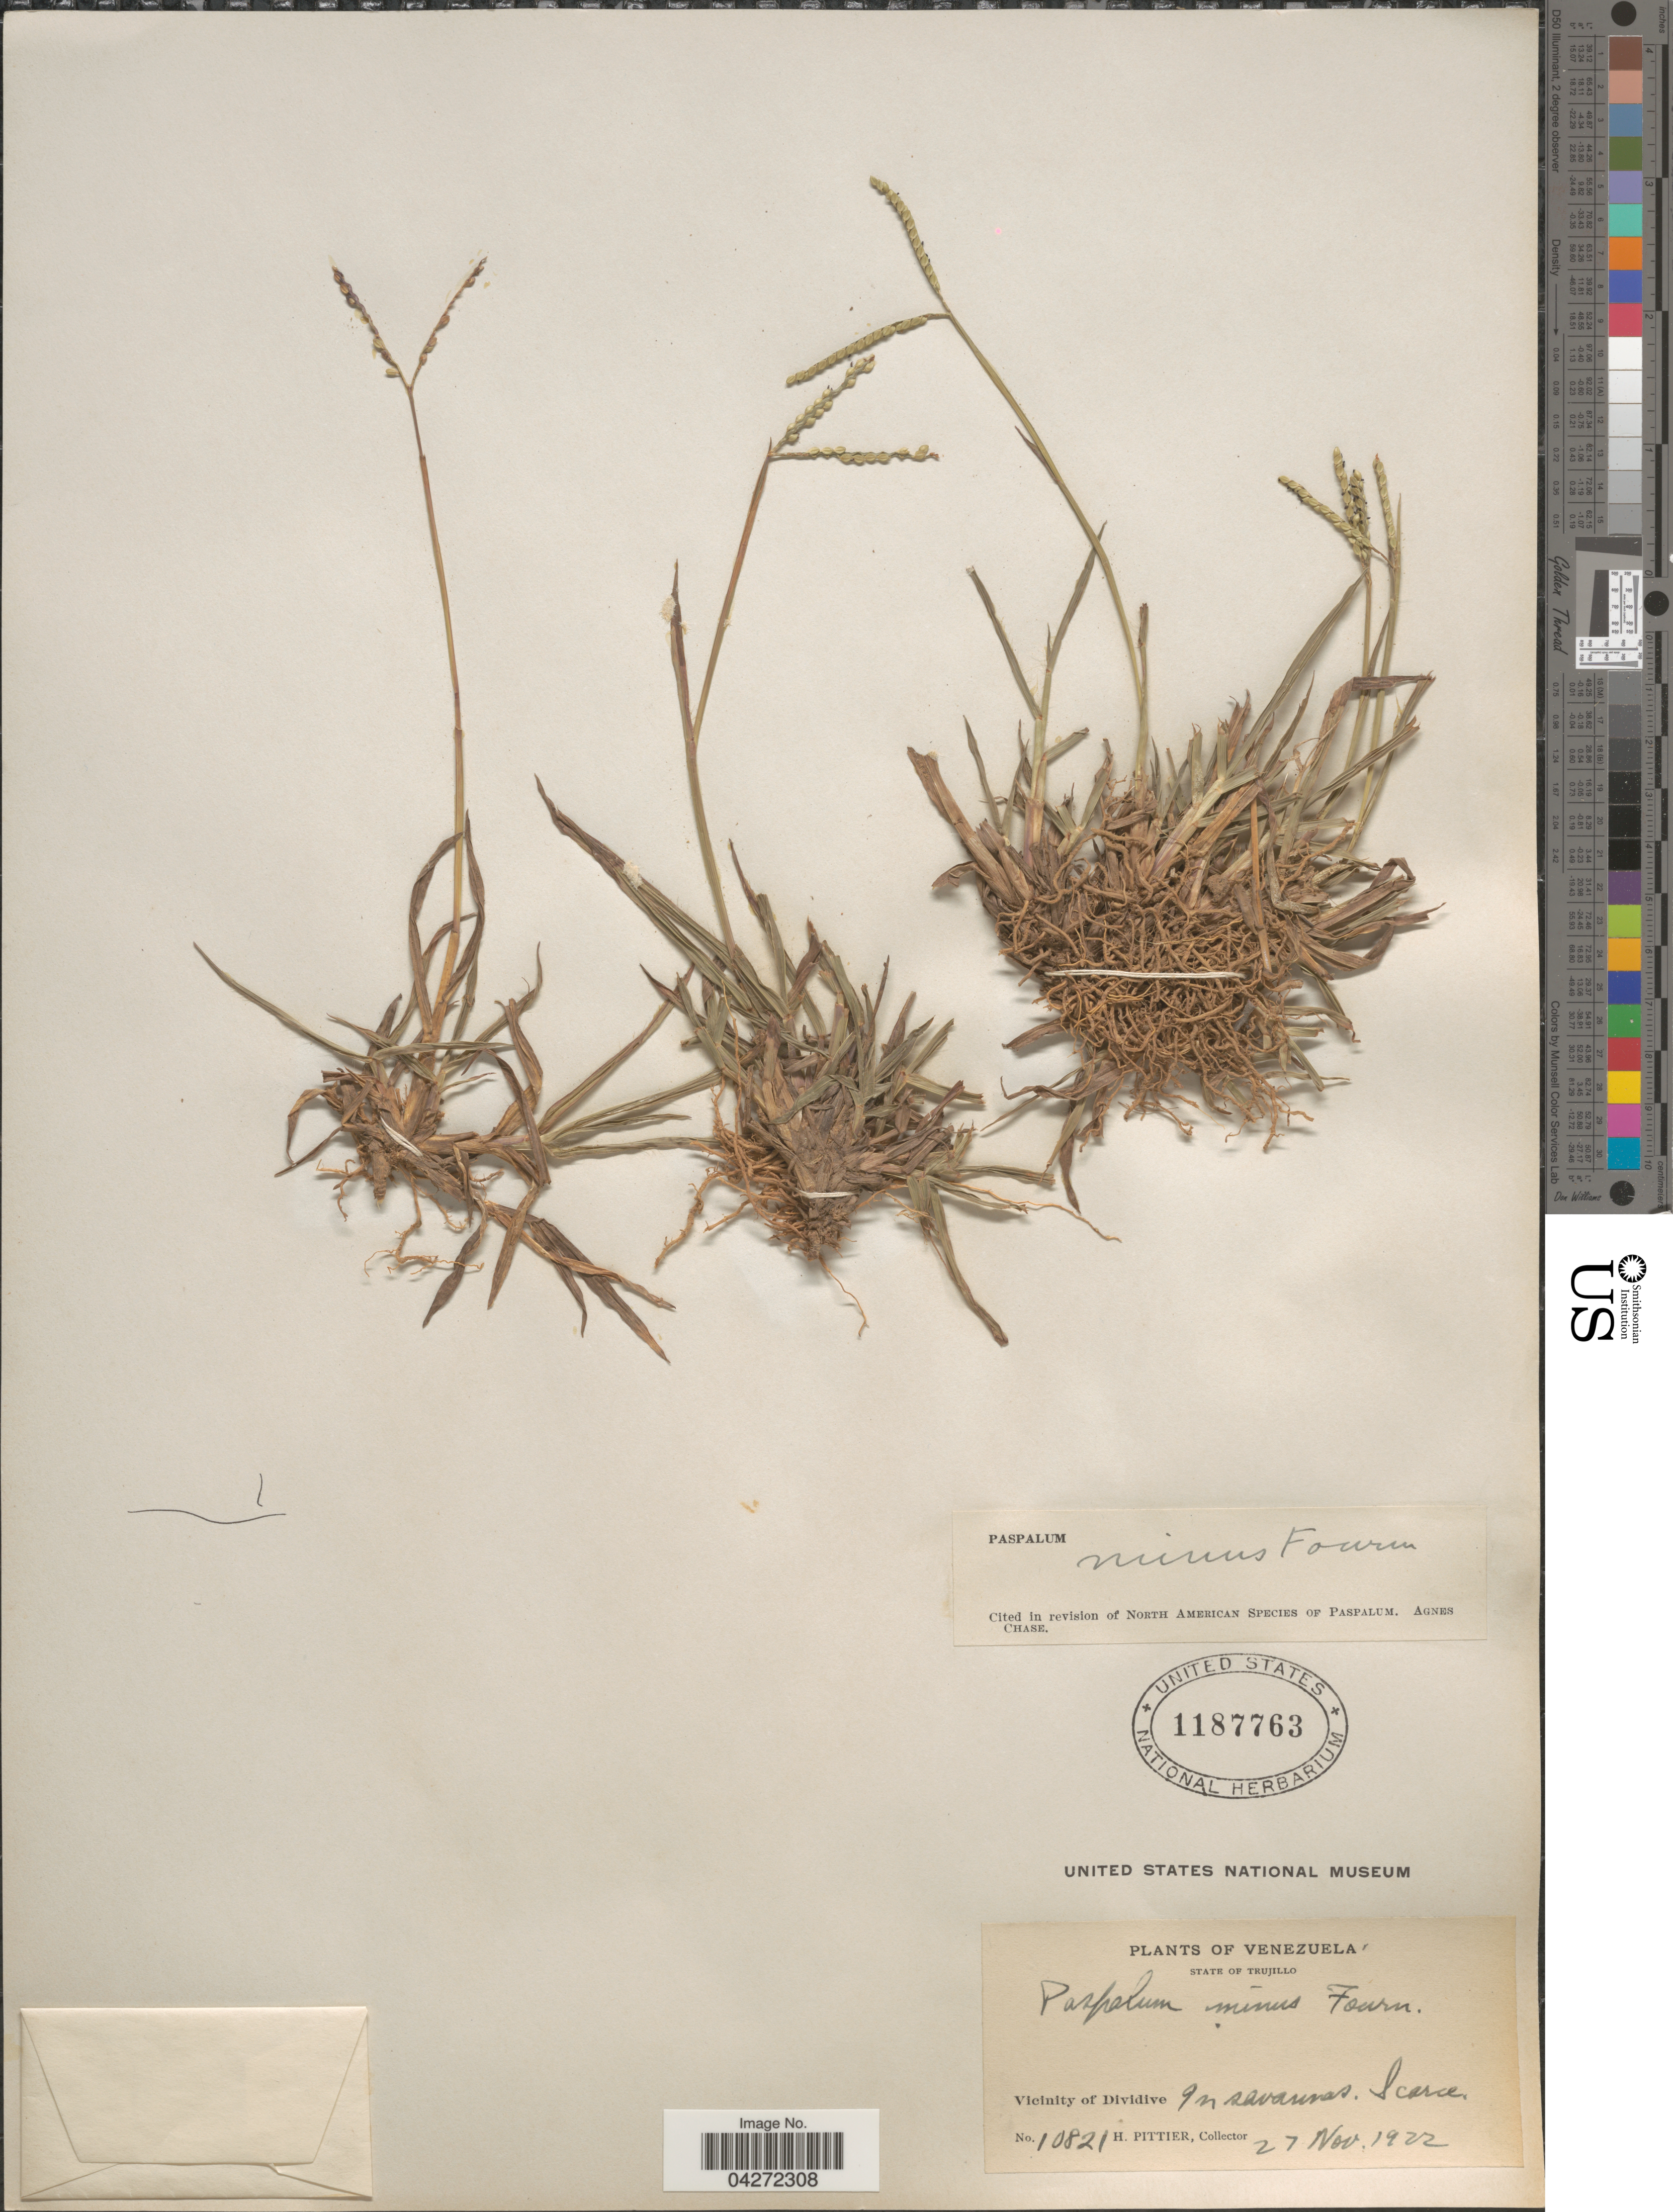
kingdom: Plantae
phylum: Tracheophyta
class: Liliopsida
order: Poales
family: Poaceae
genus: Paspalum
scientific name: Paspalum minus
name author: E. Fourn.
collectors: H. F. Pittier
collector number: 10821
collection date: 1922-11-27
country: Venezuela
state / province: Trujillo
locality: Vicinity of Dividive. In savannas.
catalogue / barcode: US 1187763